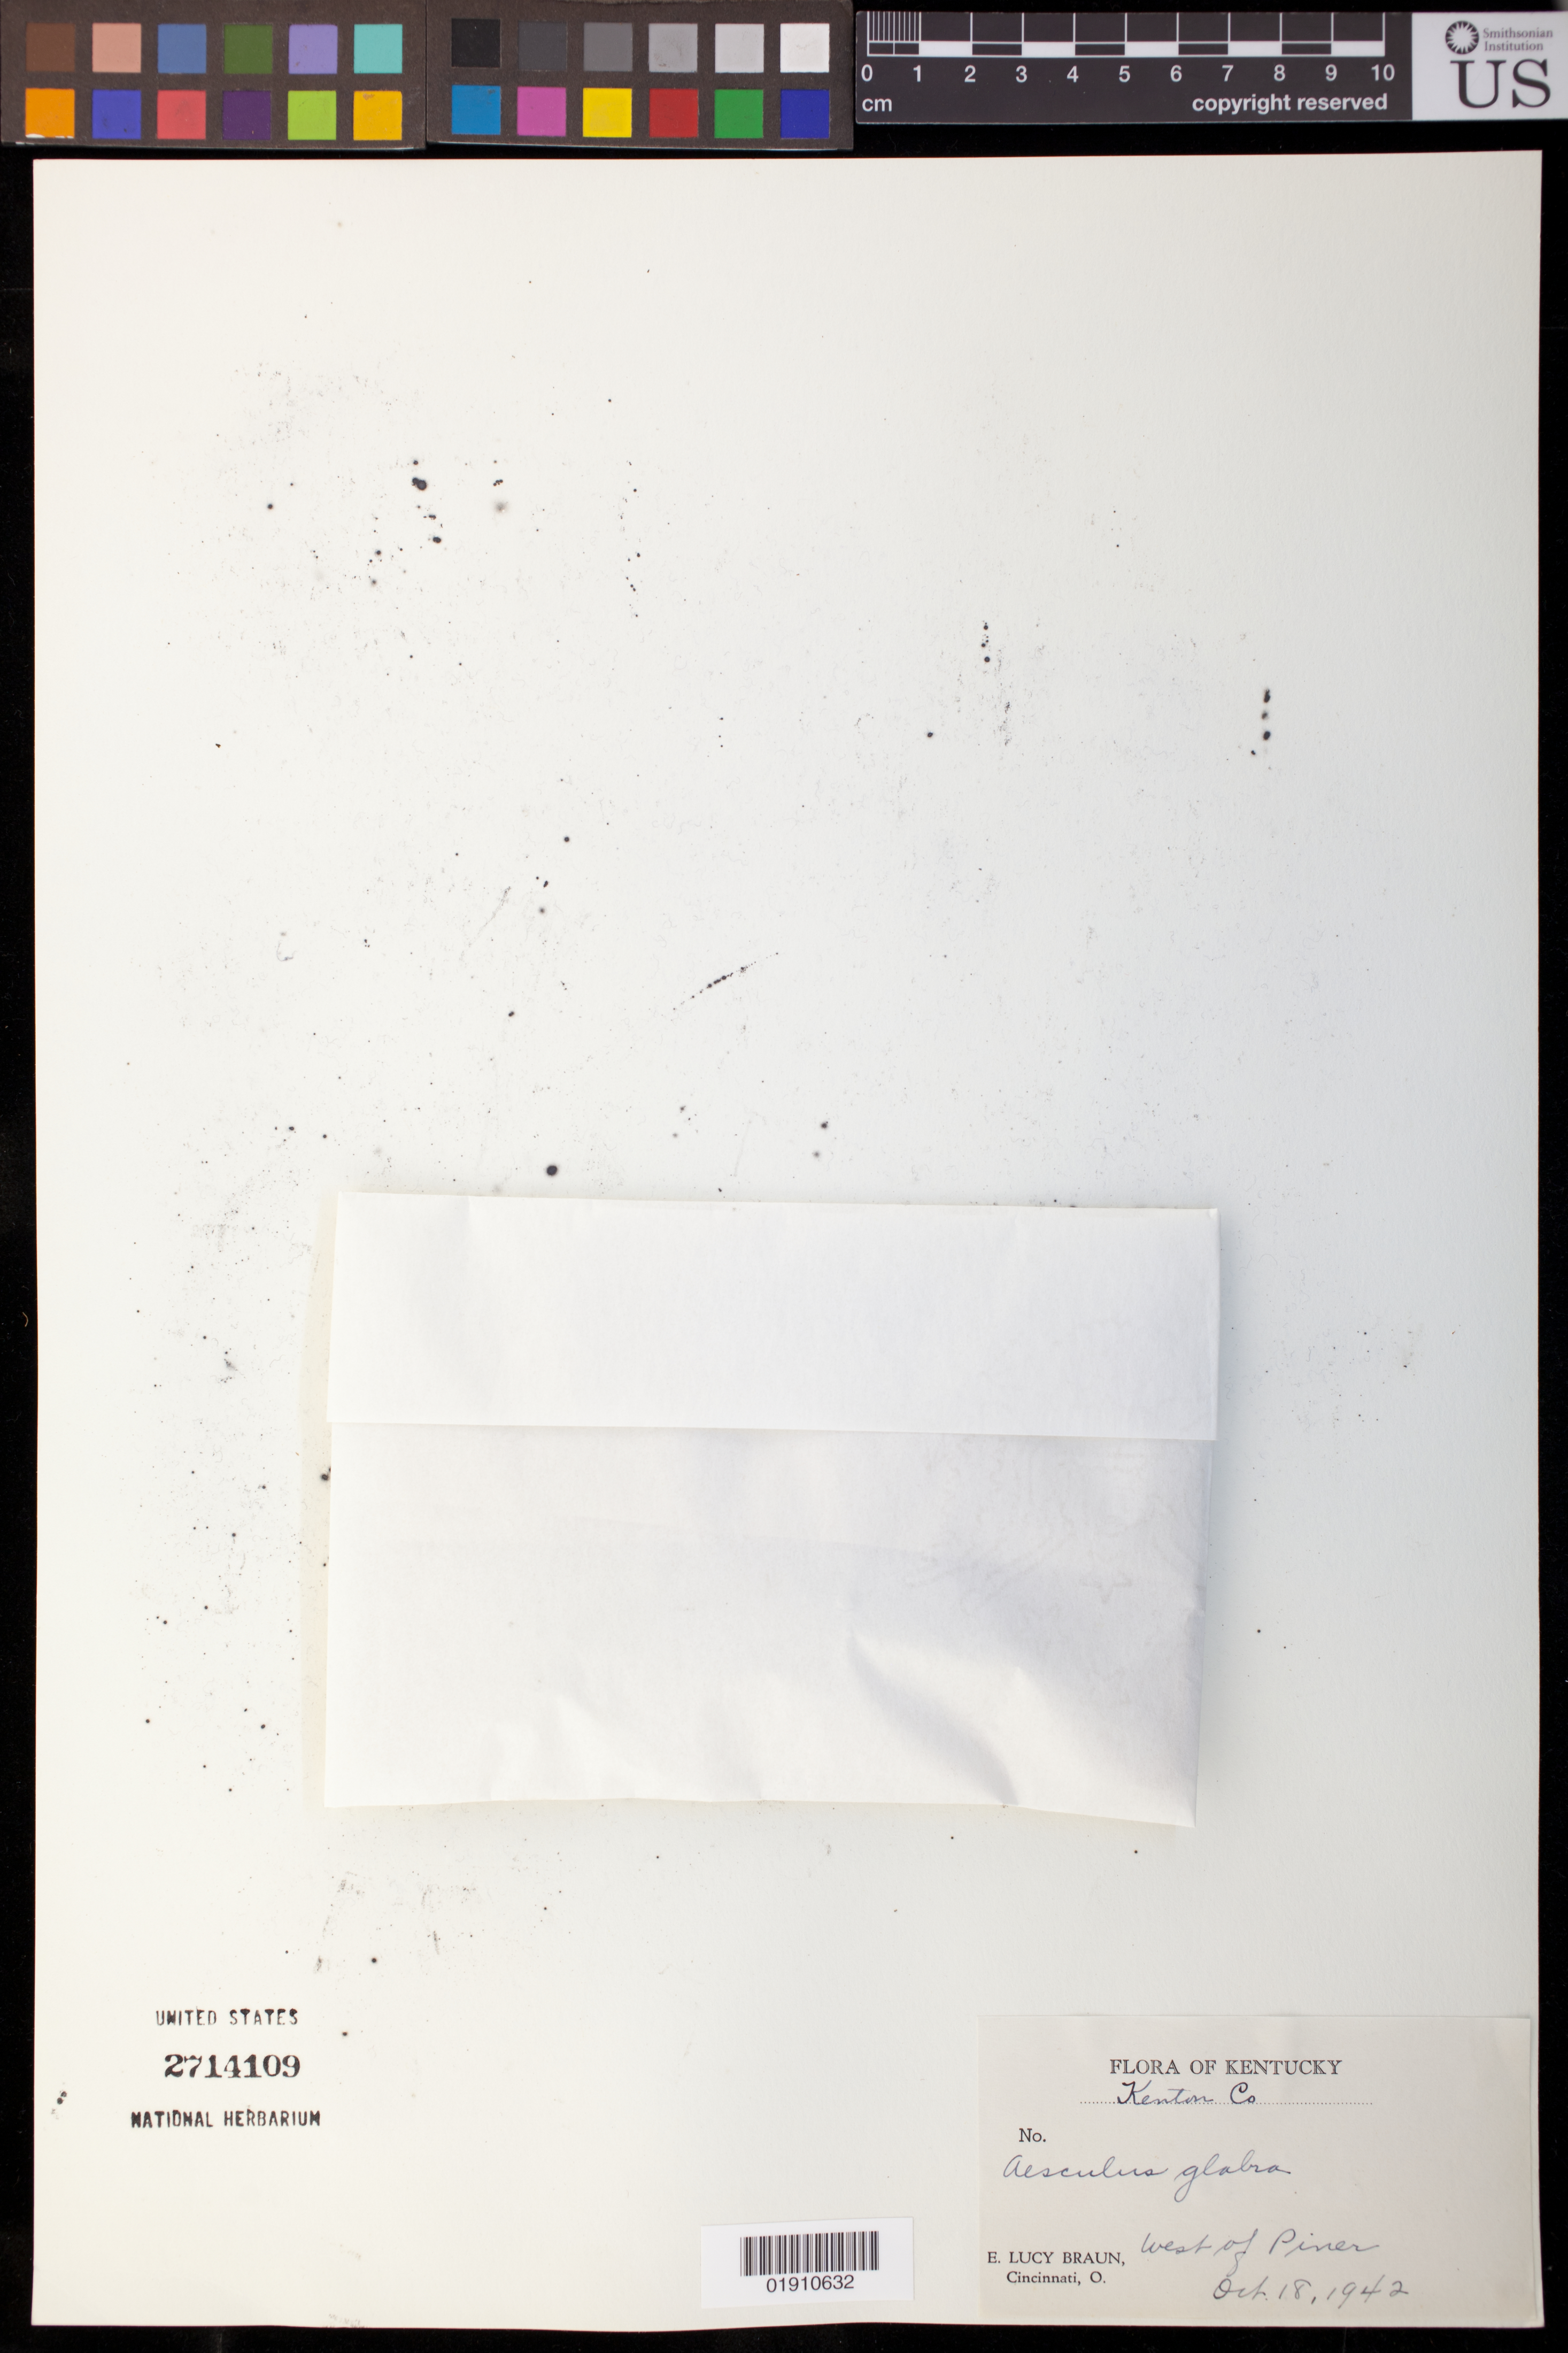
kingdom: Plantae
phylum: Tracheophyta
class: Magnoliopsida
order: Sapindales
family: Sapindaceae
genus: Aesculus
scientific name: Aesculus glabra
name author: Willd.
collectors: E. L. Braun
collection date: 1942-10-18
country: United States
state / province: Kentucky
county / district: Kenton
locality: West of Piner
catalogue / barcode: US 2714109